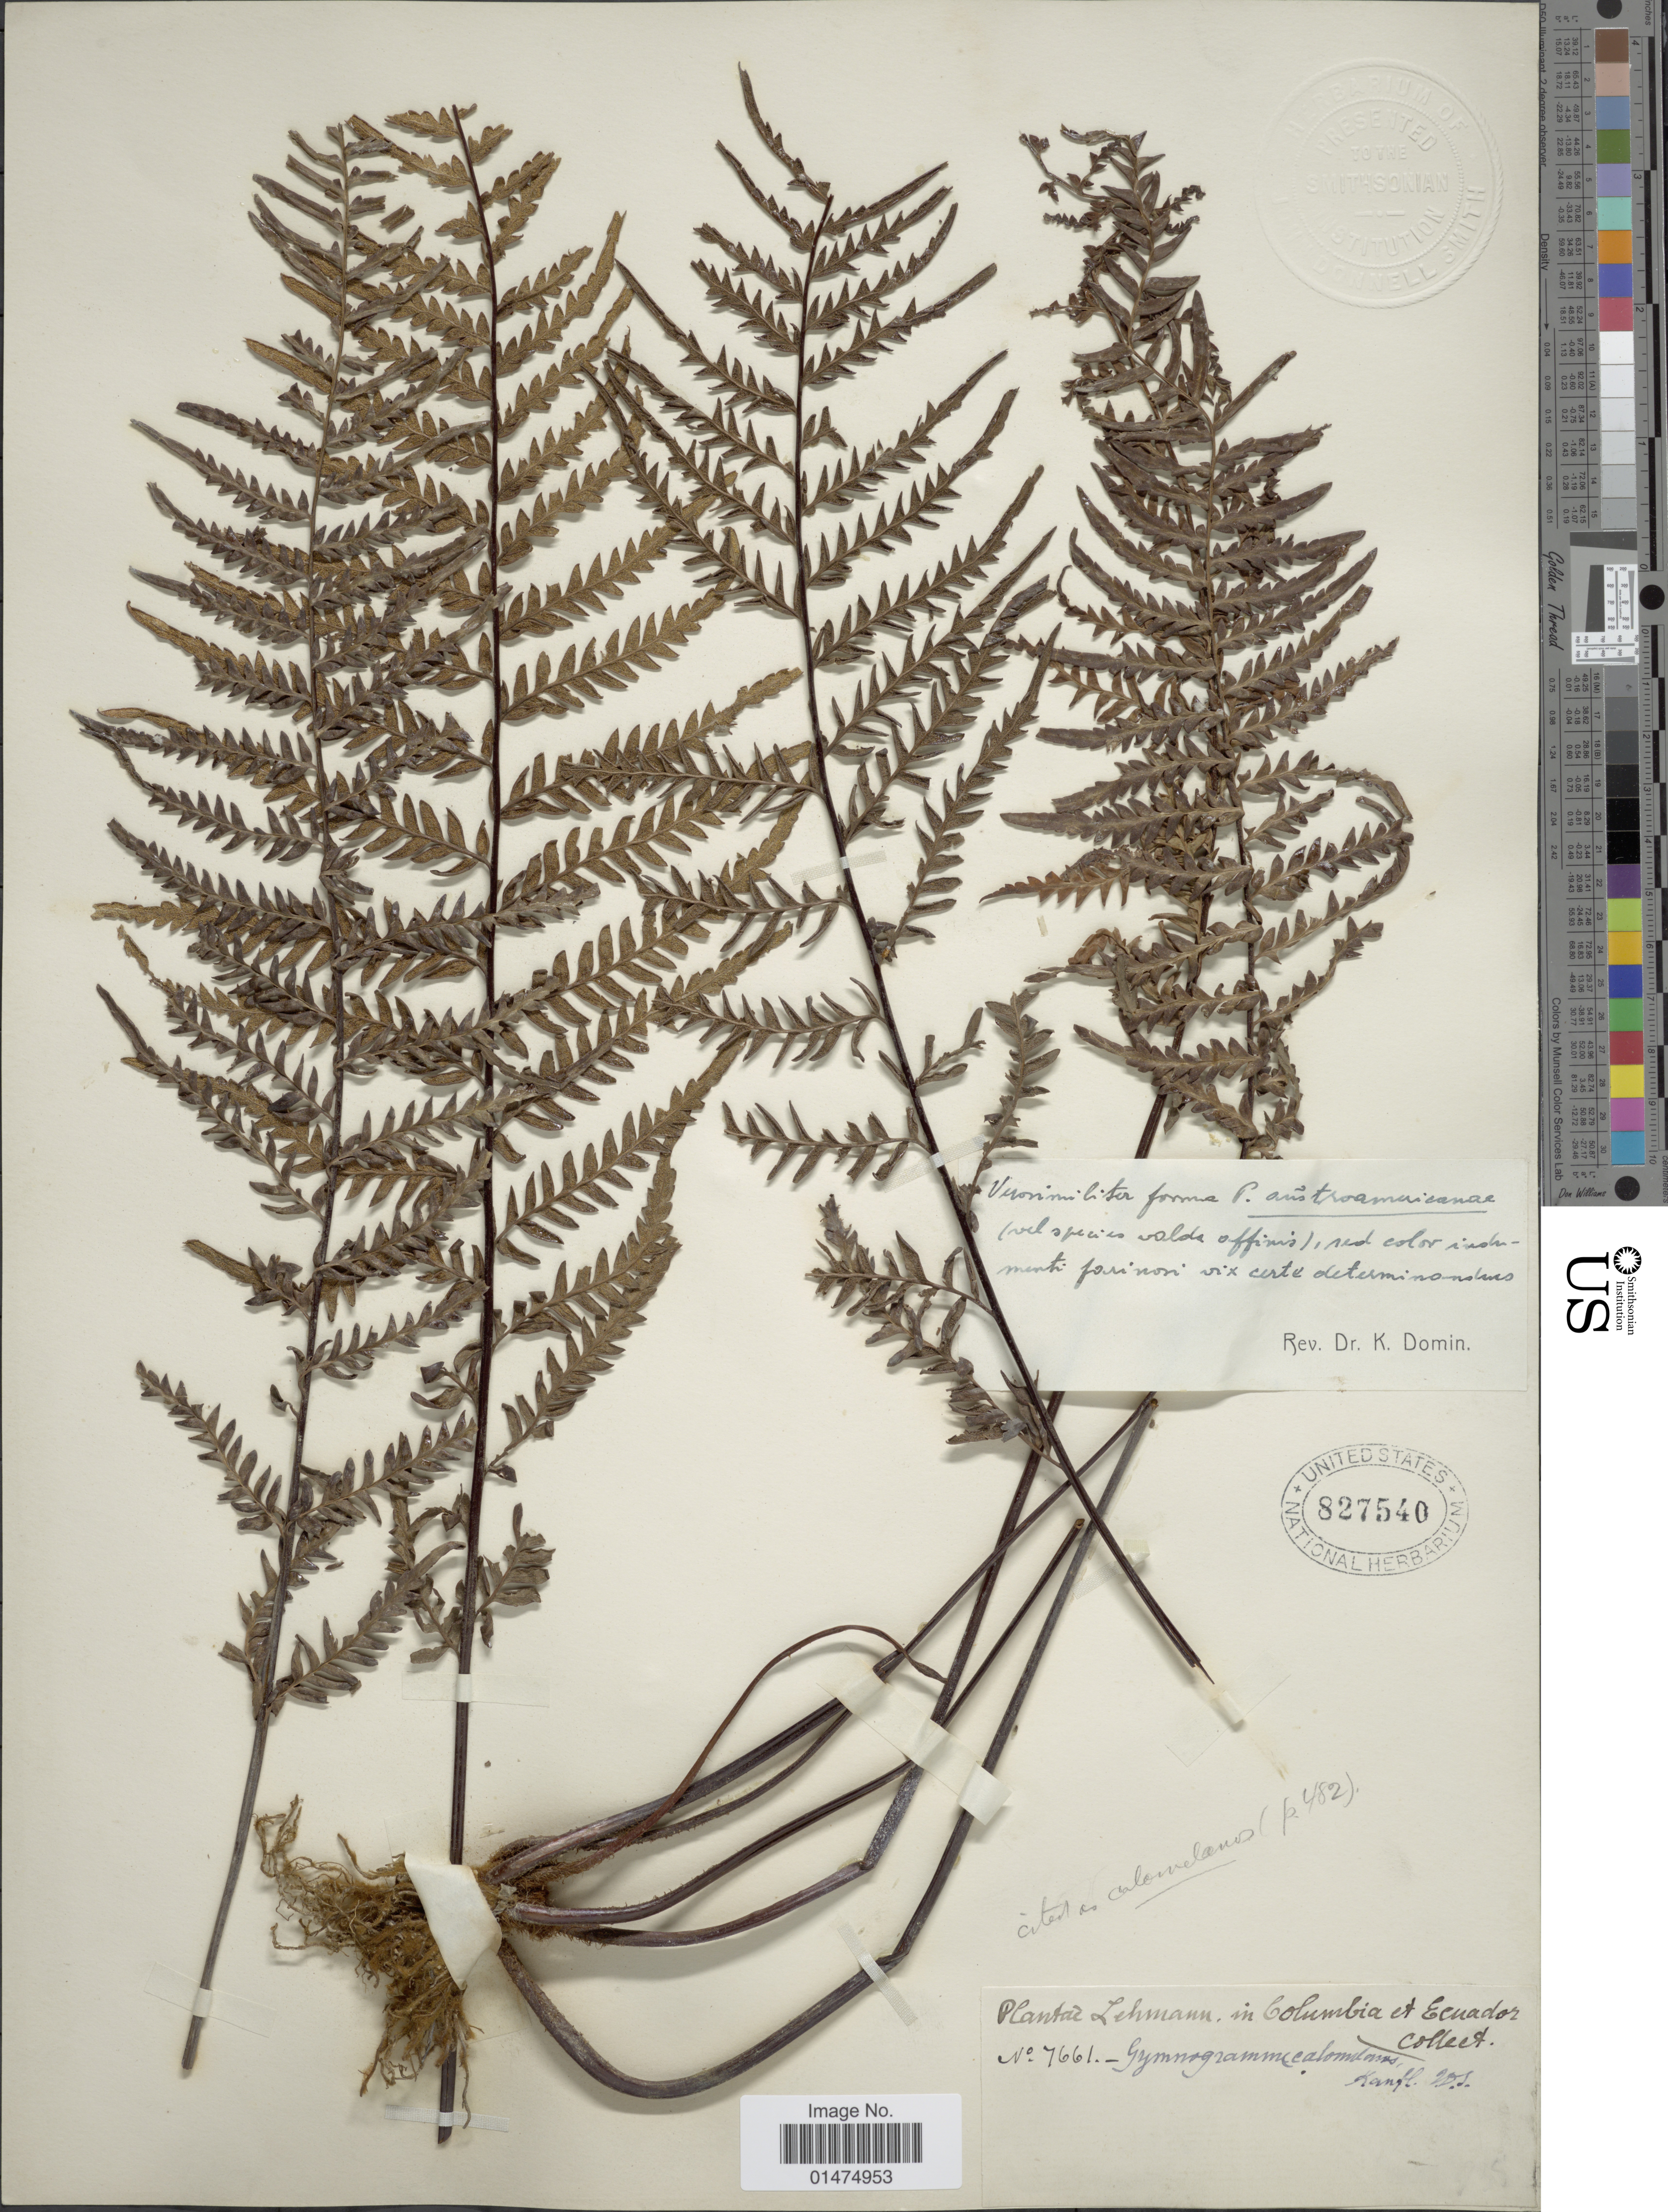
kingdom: Plantae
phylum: Tracheophyta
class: Polypodiopsida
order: Polypodiales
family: Pteridaceae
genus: Pityrogramma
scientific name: Pityrogramma calomelanos var. aureoflava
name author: (Hook.) Weath. ex L.H. Bailey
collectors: -. Lehmann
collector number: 7661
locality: Columbia et Ecuador.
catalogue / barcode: US 827540